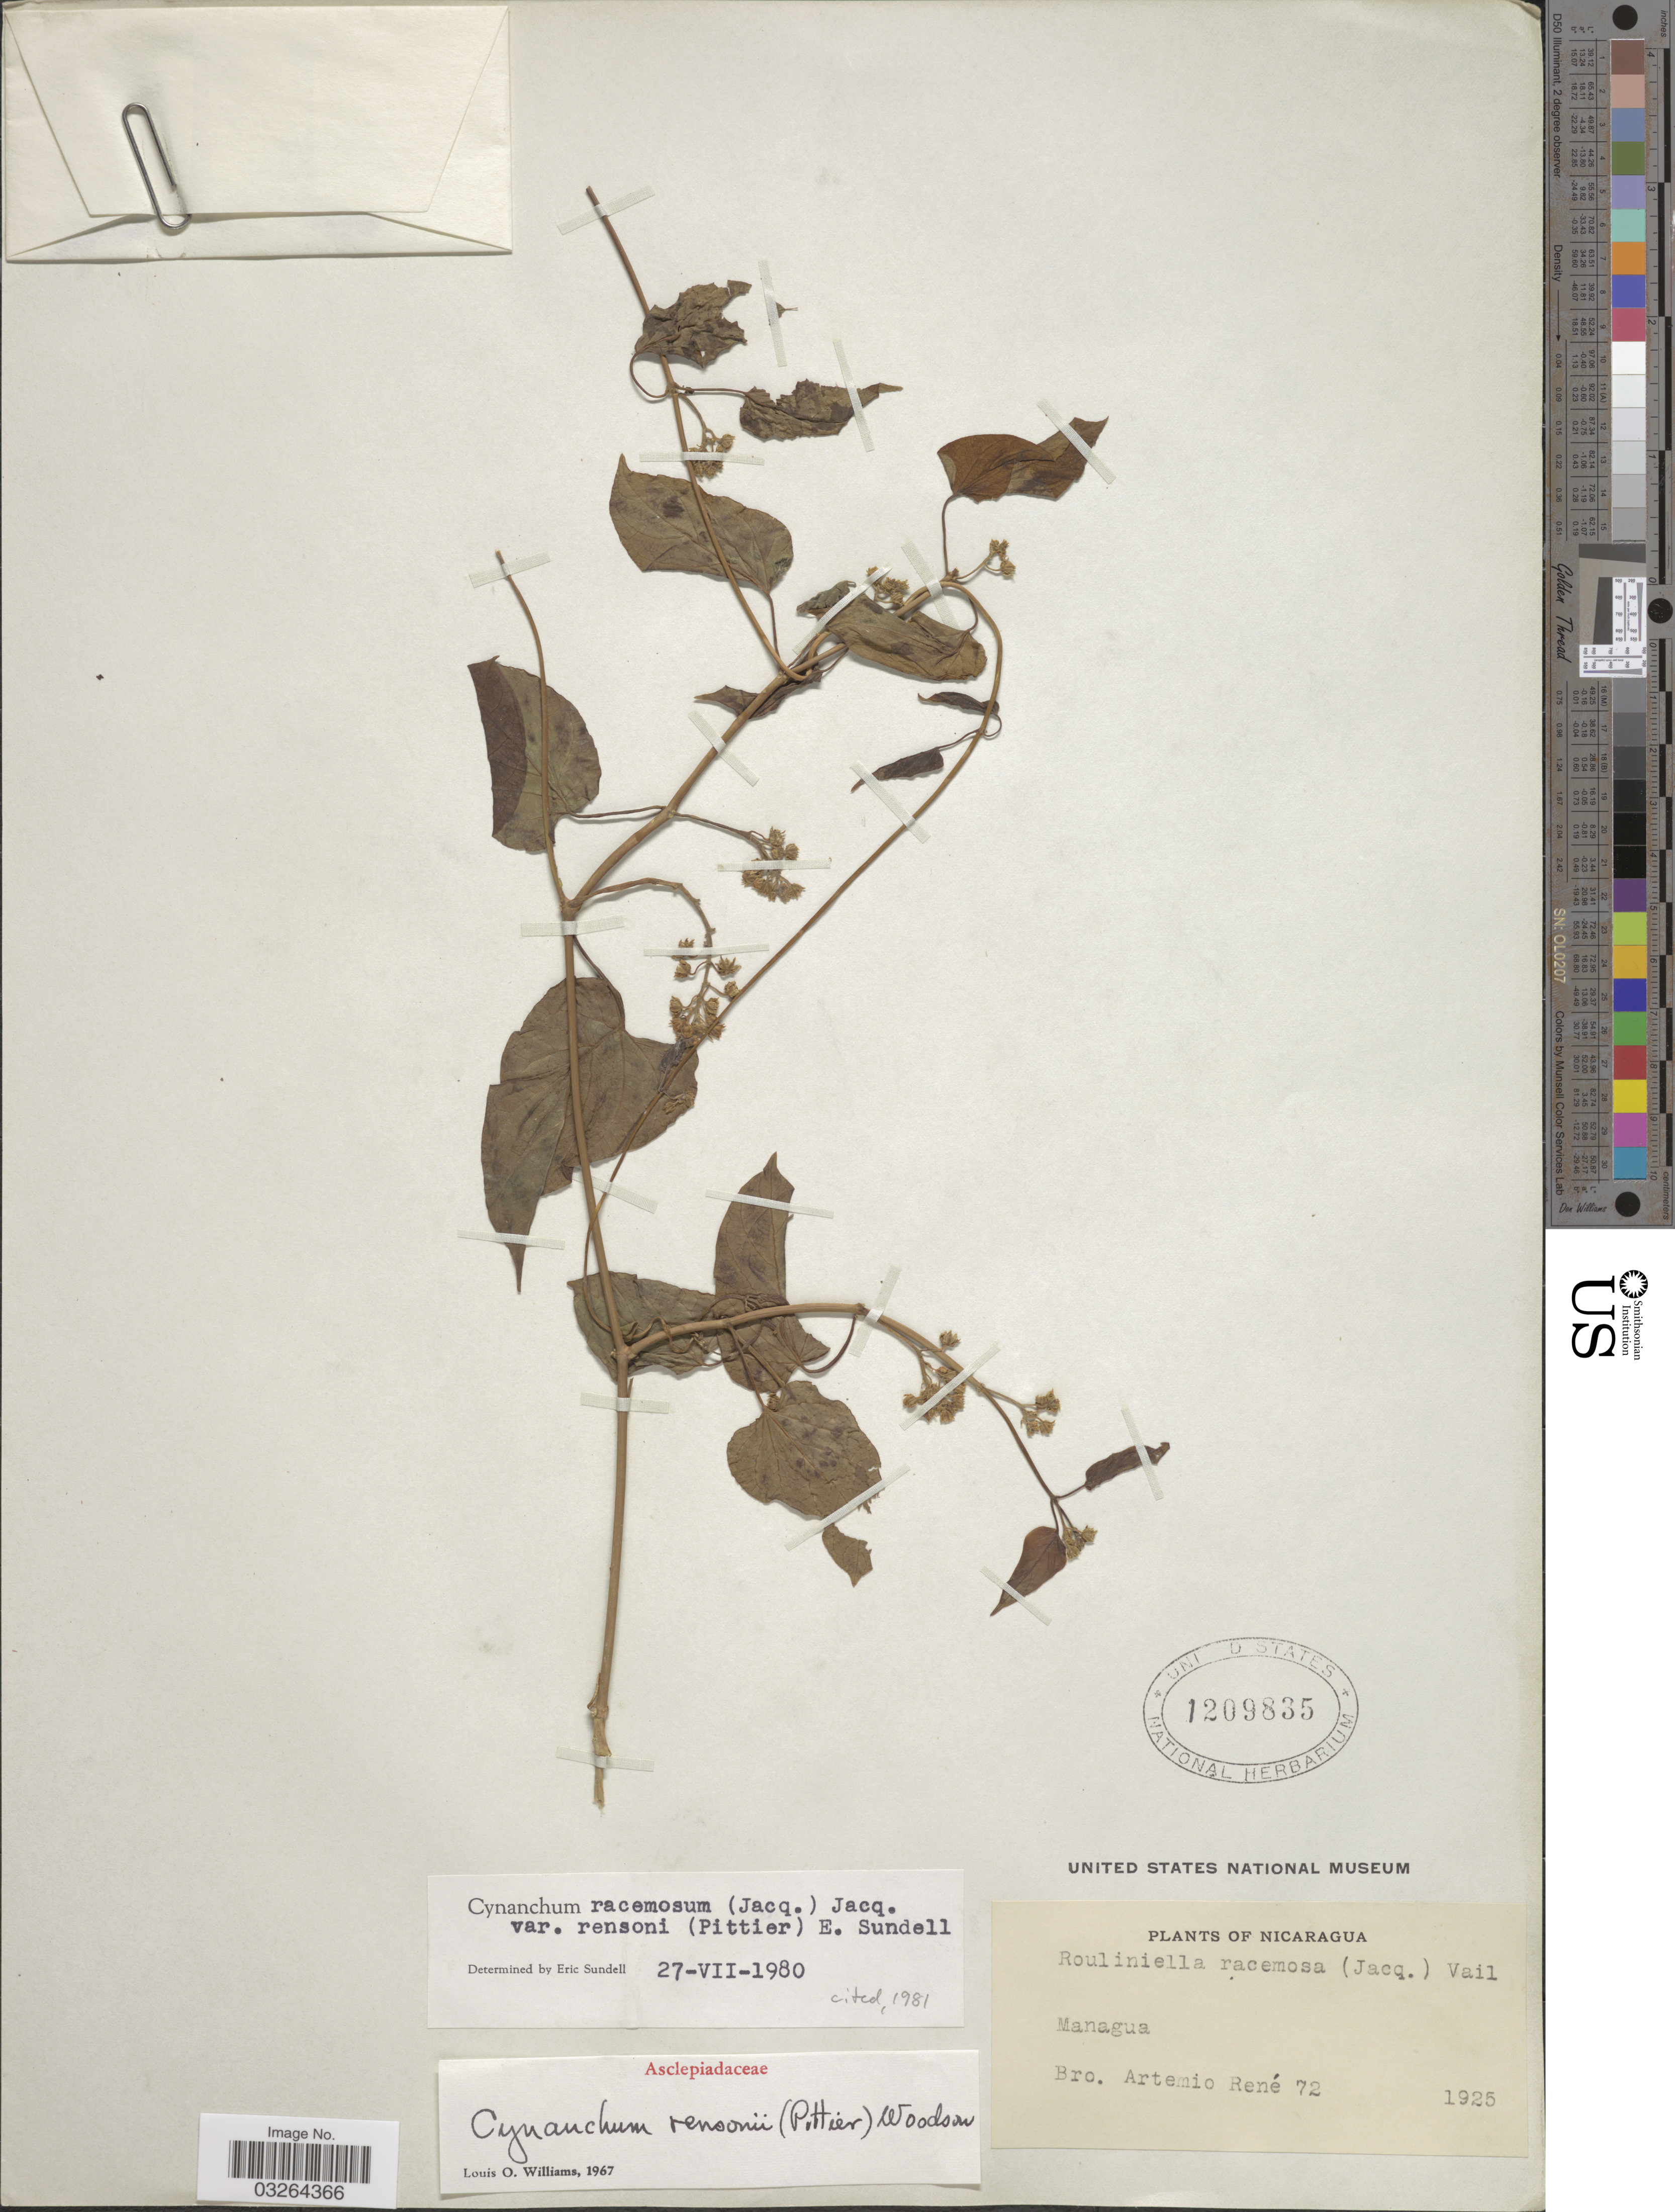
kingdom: Plantae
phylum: Tracheophyta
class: Magnoliopsida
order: Gentianales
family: Apocynaceae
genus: Cynanchum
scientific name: Cynanchum racemosum var. rensonii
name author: (Pittier) Sundell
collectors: B. Rene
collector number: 72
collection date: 1925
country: Nicaragua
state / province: Managua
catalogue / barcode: US 1209835